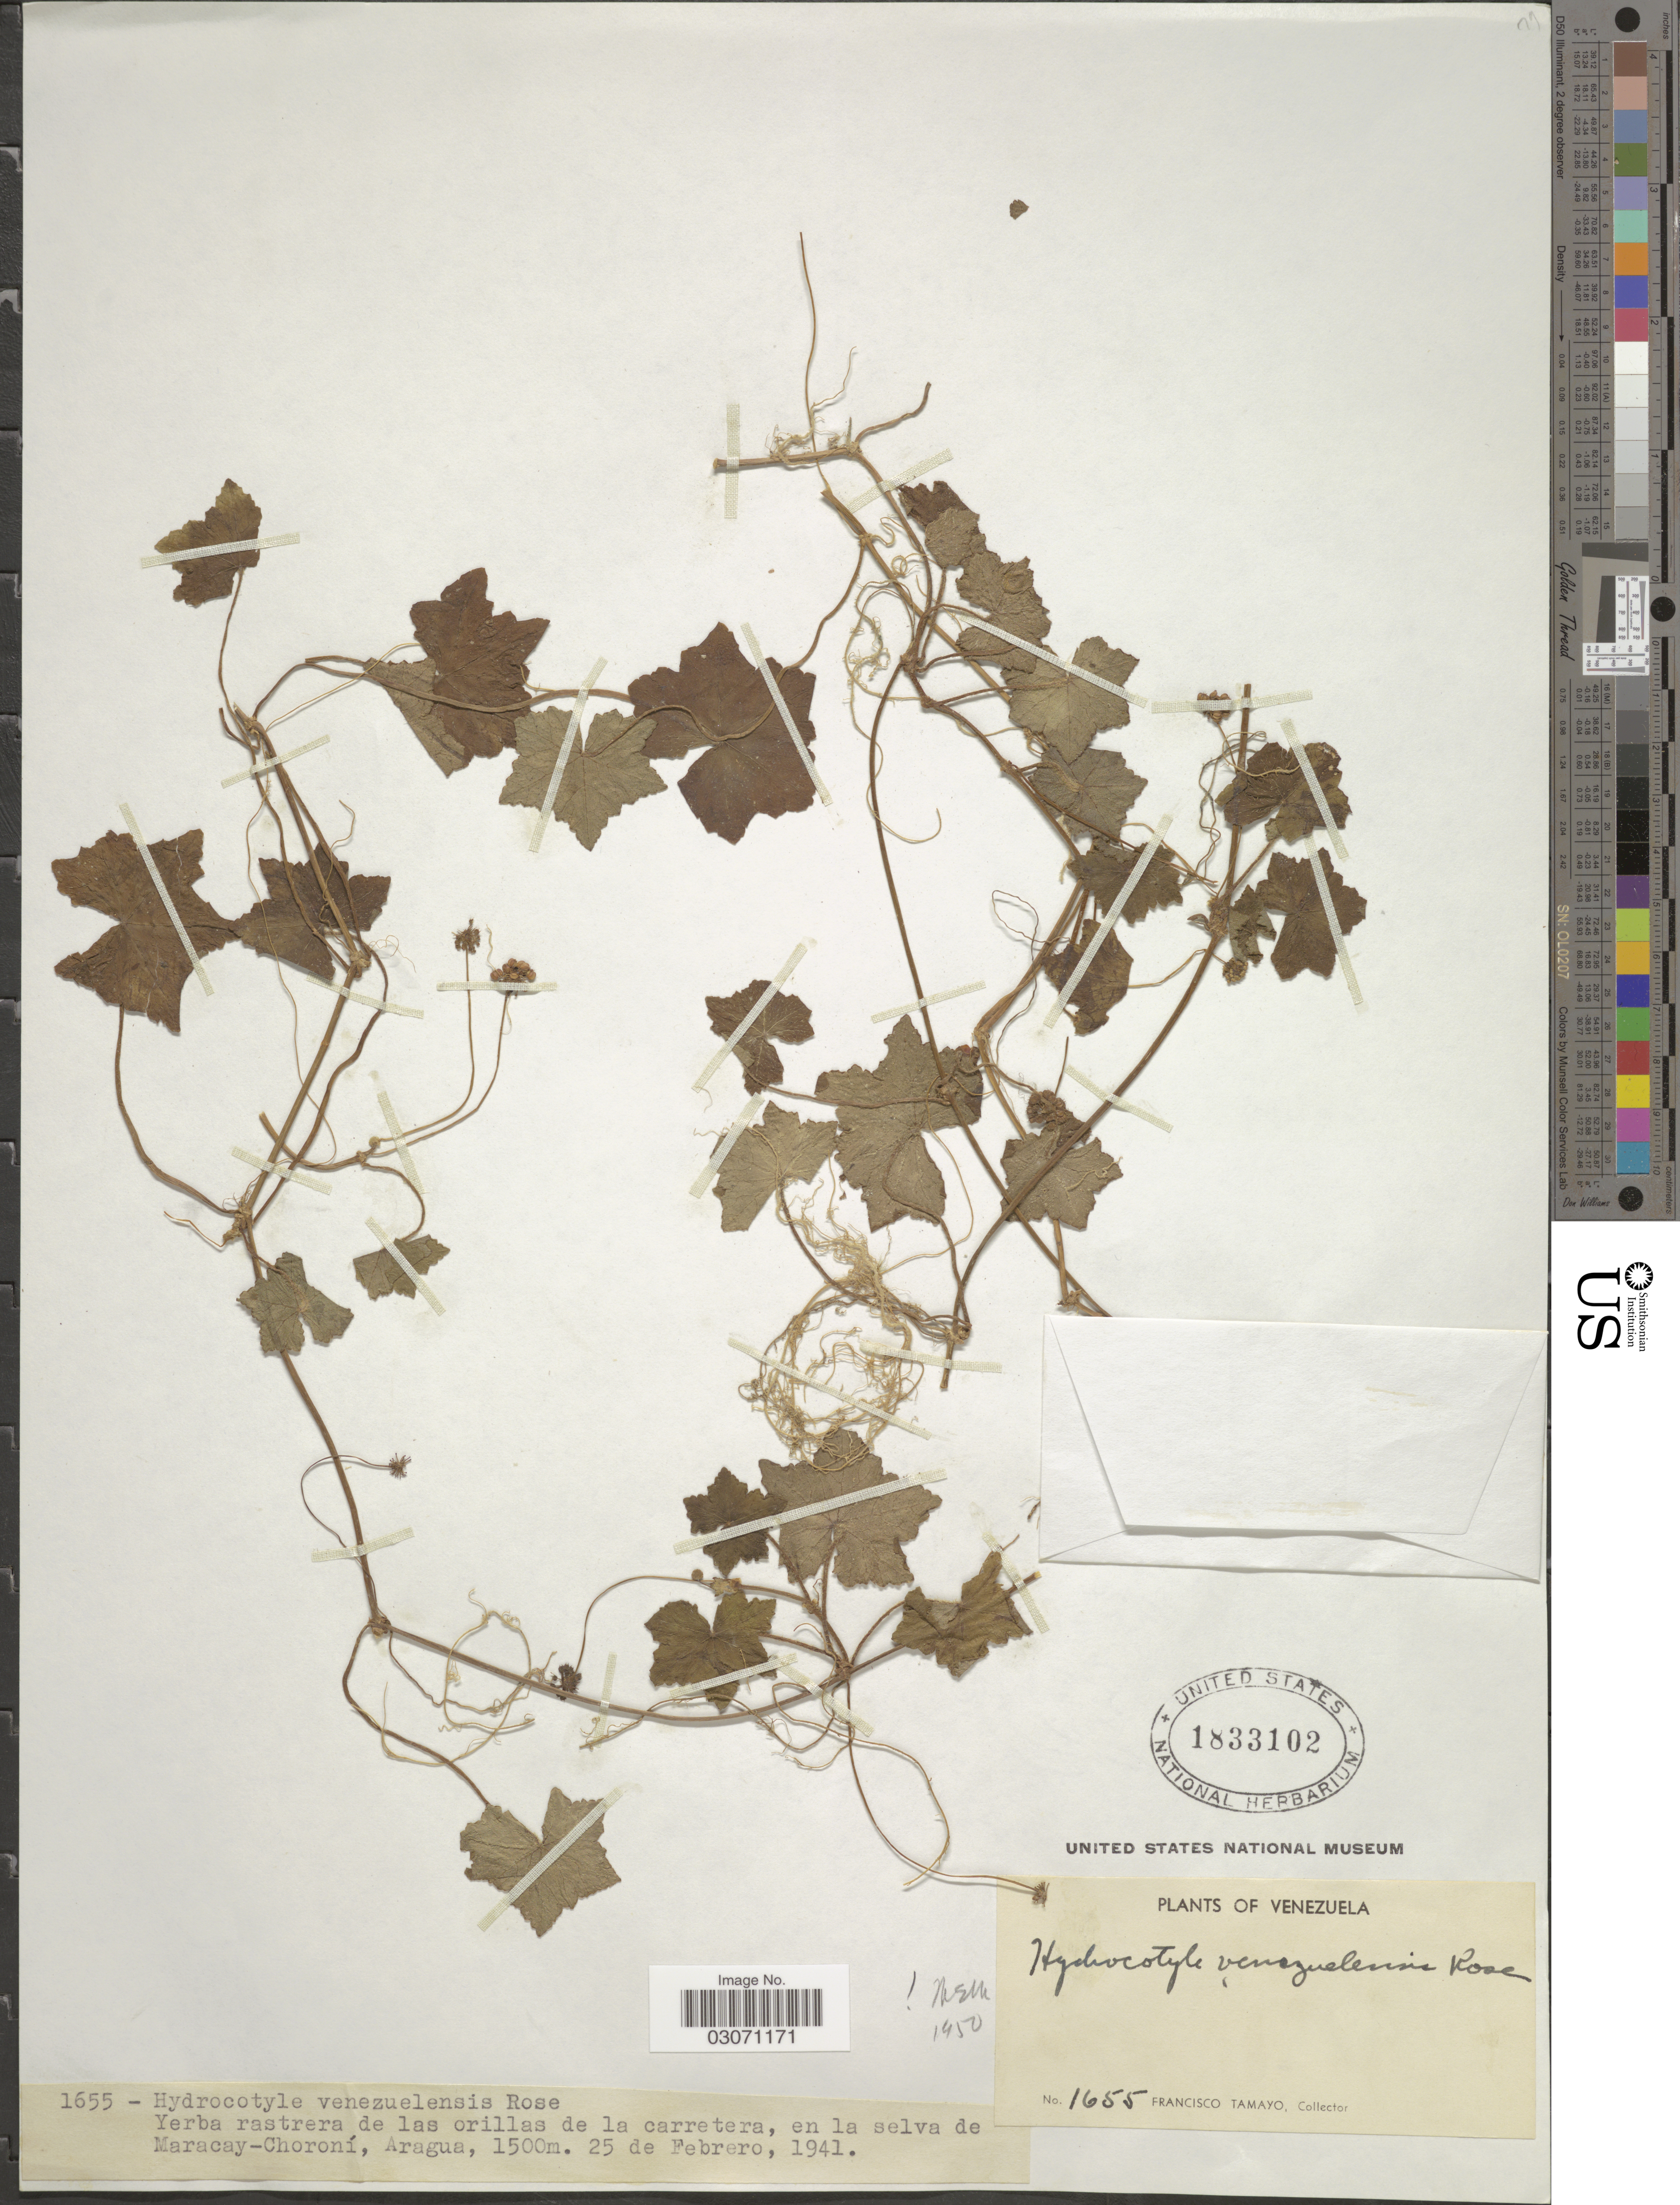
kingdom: Plantae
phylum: Tracheophyta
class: Magnoliopsida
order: Apiales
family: Araliaceae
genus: Hydrocotyle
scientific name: Hydrocotyle venezuelensis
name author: Rose ex Mathias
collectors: F. Tamayo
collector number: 1655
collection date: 1941-02-25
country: Venezuela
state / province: Aragua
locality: Yerba rastrera de las orillas de la carretera, en la selva de Maracay-Choroní.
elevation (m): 1500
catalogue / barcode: US 1833102